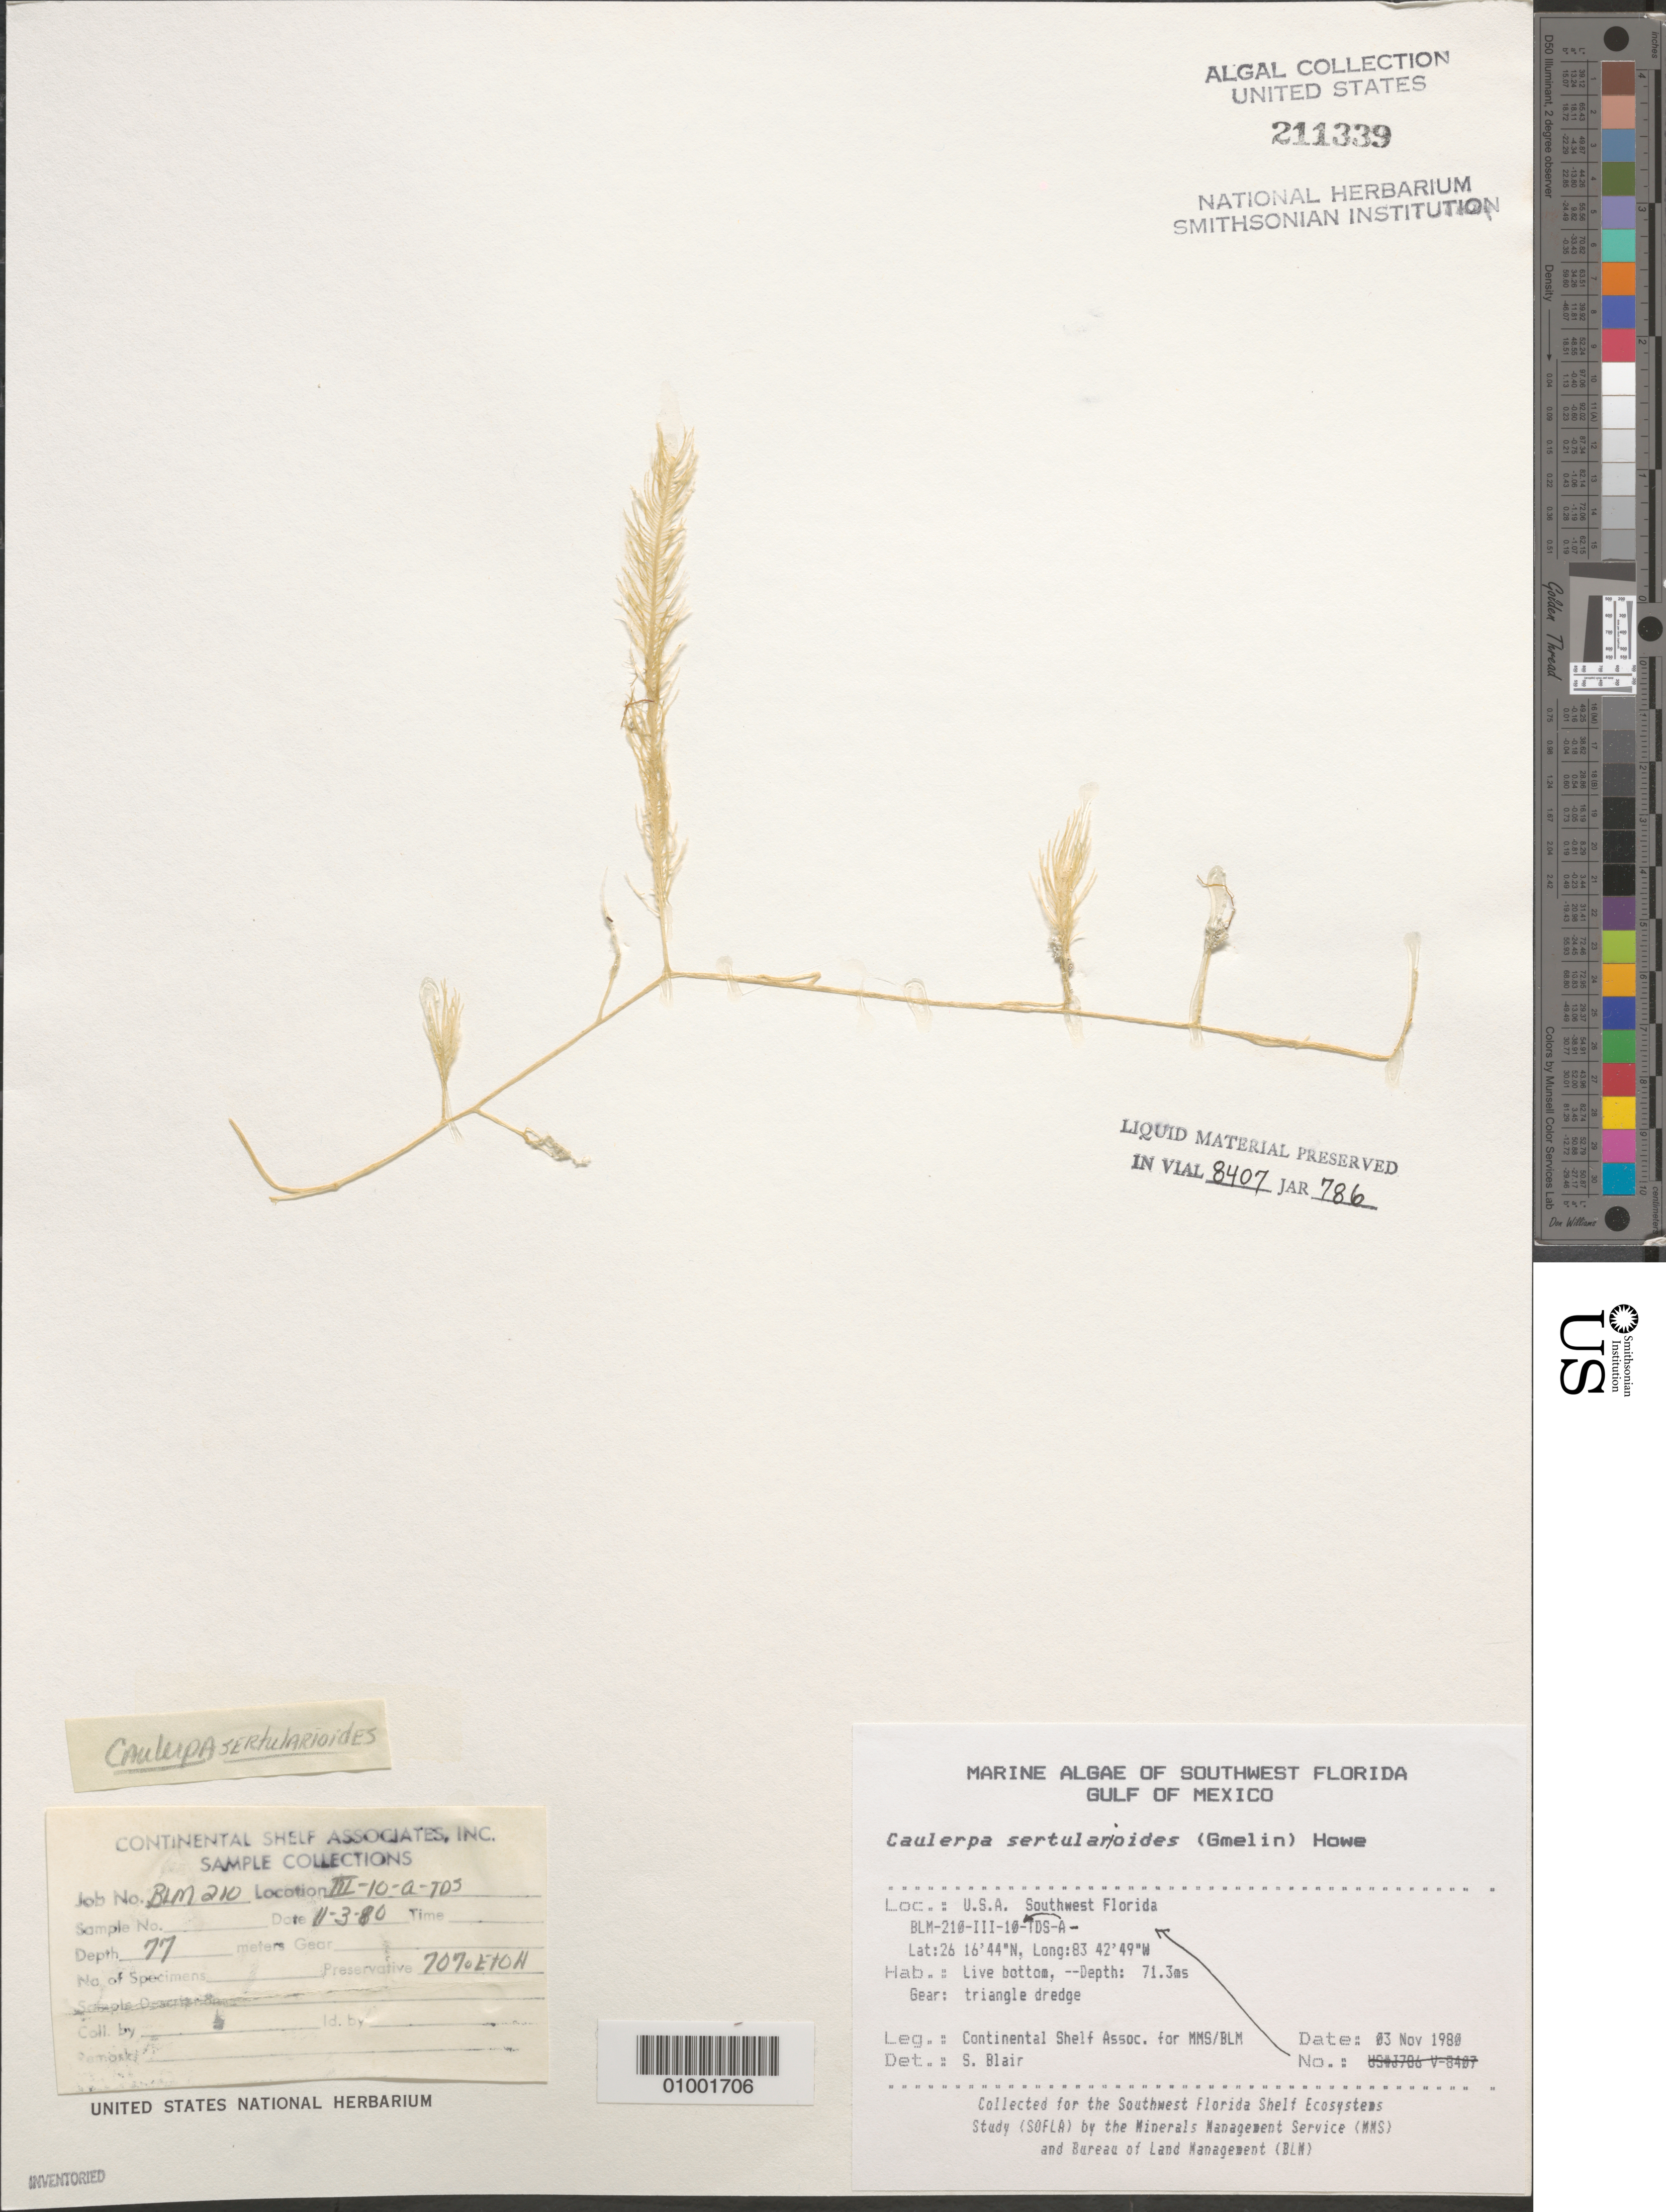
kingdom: Plantae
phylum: Chlorophyta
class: Ulvophyceae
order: Bryopsidales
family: Caulerpaceae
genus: Caulerpa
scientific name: Caulerpa sertularioides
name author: (S.G. Gmel.) M. Howe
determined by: Blair, S. M.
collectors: Continental Shelf Associates for the MMS/BLM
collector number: BLM-210-III-10-A-TDS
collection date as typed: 03 Nov 1980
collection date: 1980-11-03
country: United States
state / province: Florida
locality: Gulf of Mexico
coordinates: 26 16'44"N, 83 42'49"W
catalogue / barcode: US 211339